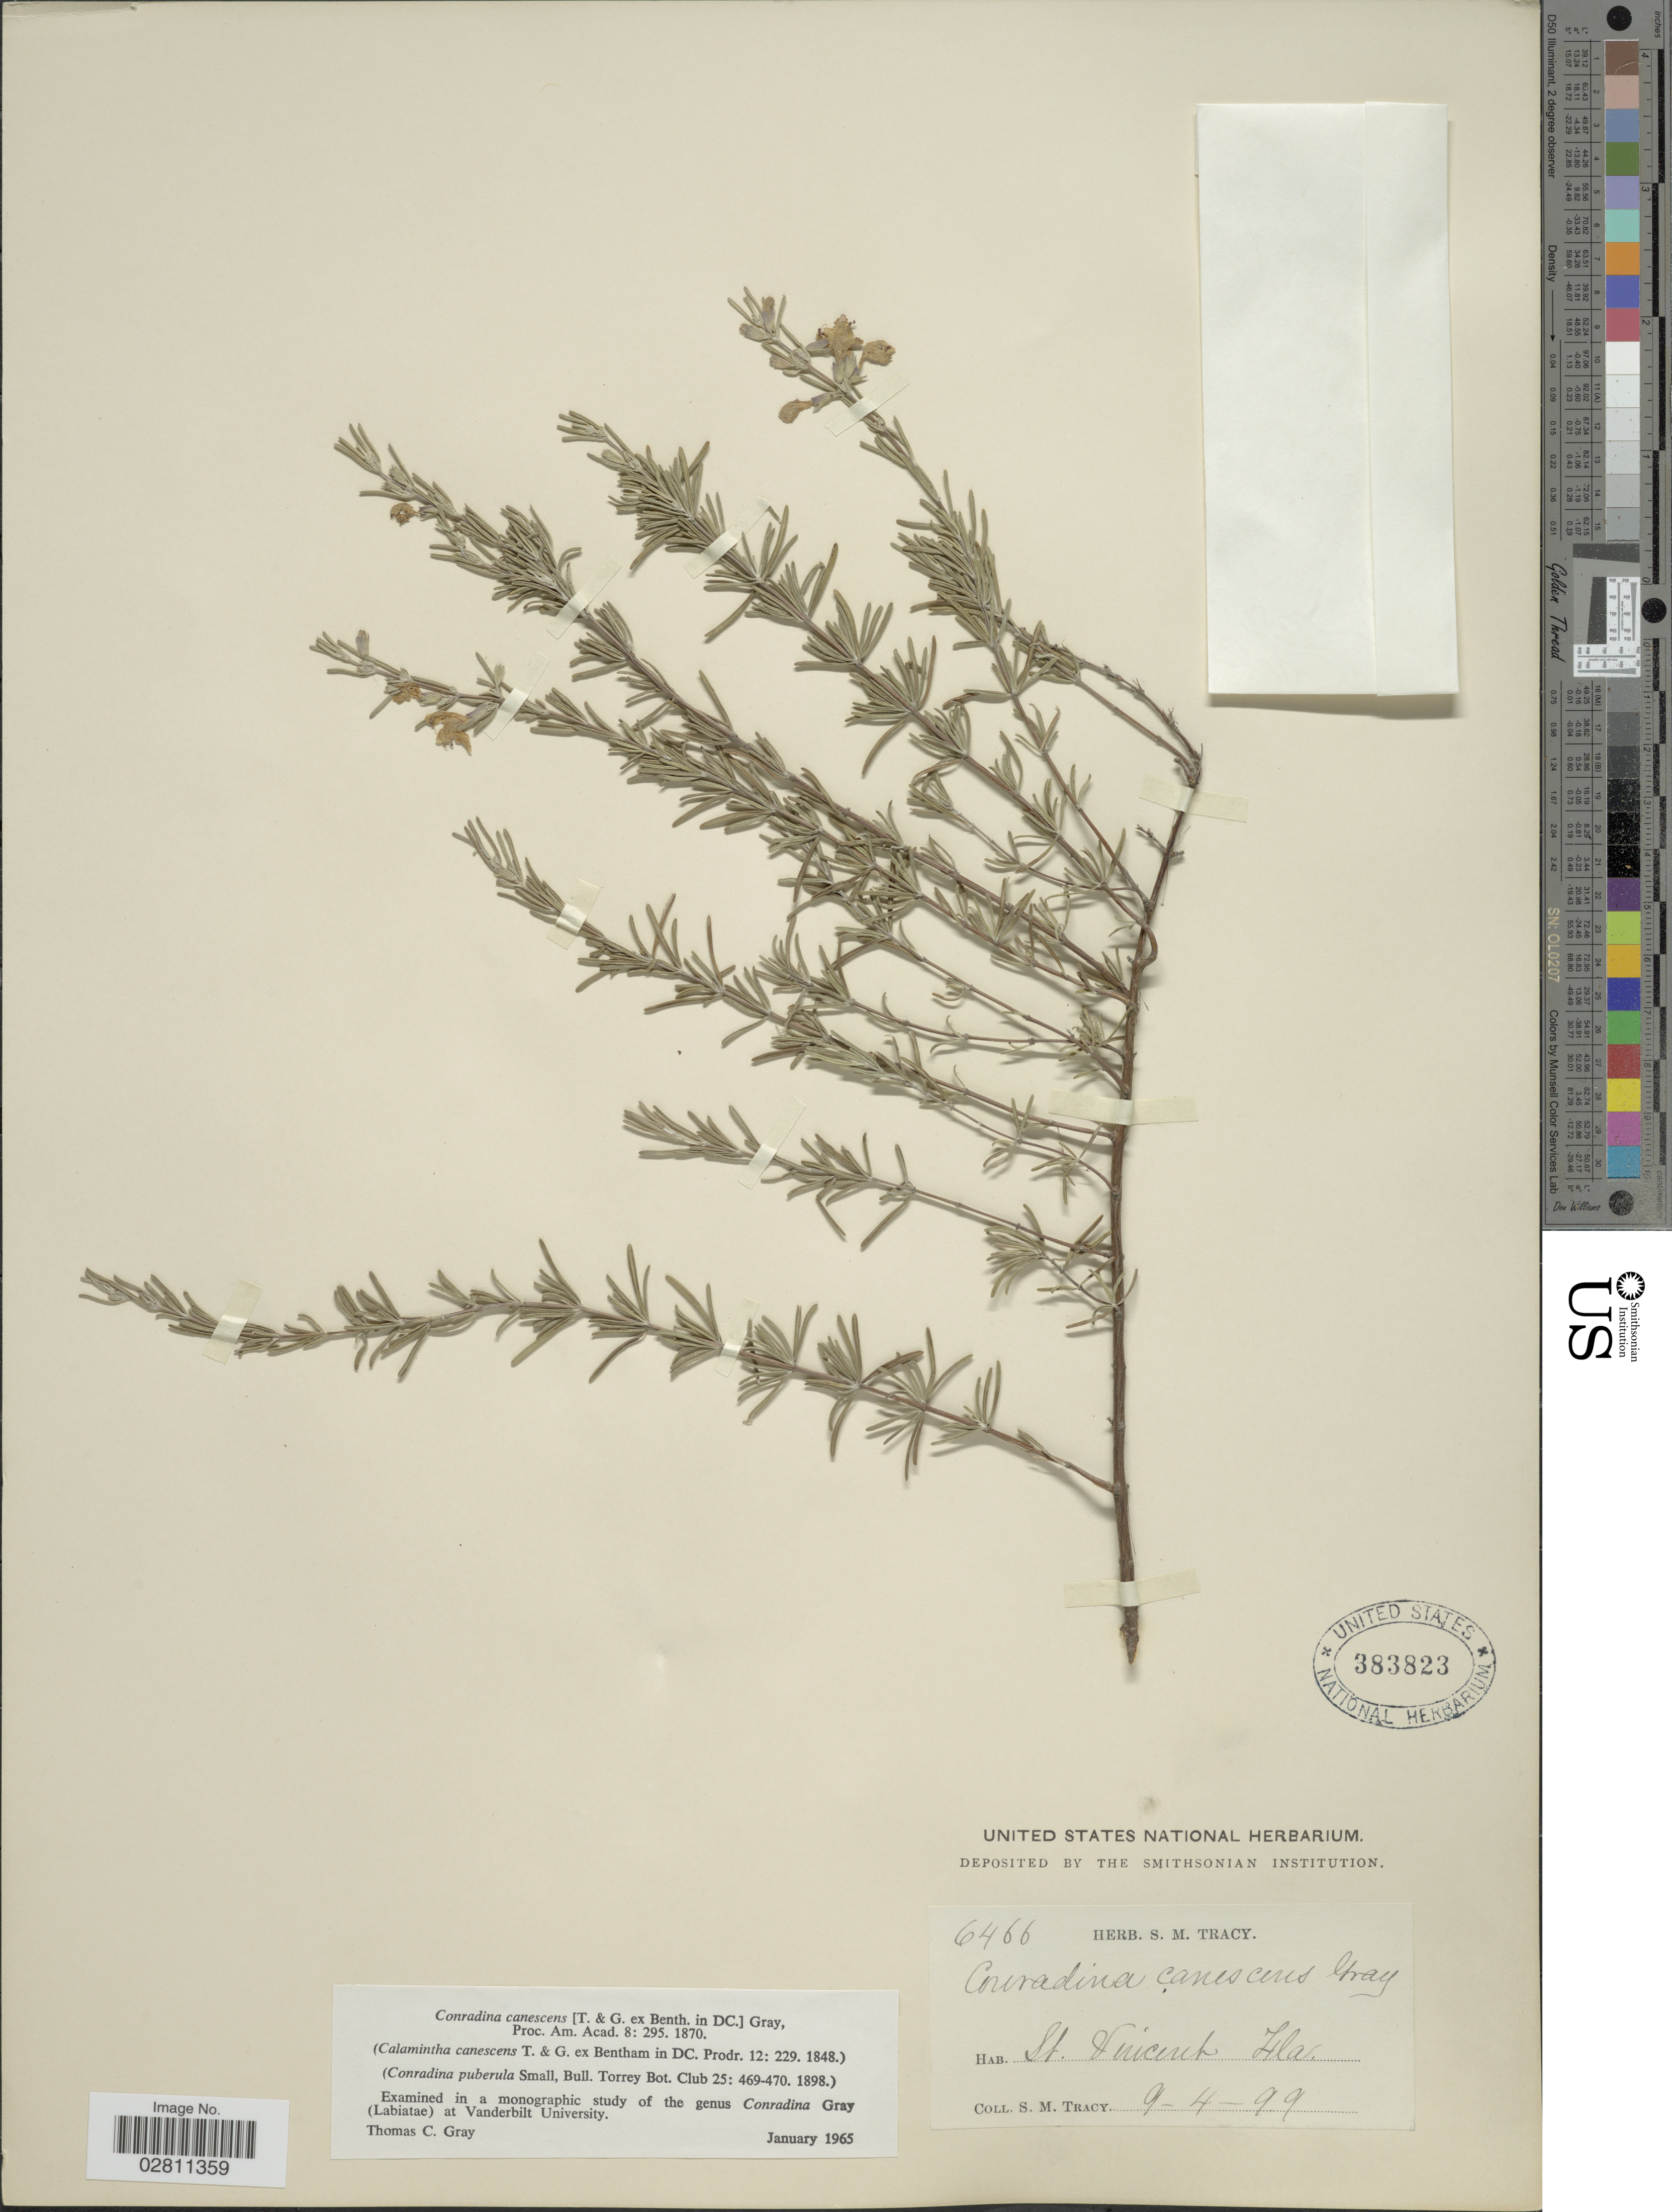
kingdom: Plantae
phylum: Tracheophyta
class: Magnoliopsida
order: Lamiales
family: Lamiaceae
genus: Conradina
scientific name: Conradina canescens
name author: A. Gray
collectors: S. M. Tracy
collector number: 6466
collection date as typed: Transcribed d/m/y: 4/9/99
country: United States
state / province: Florida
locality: St. Vincent, Fla.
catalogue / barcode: US 383823